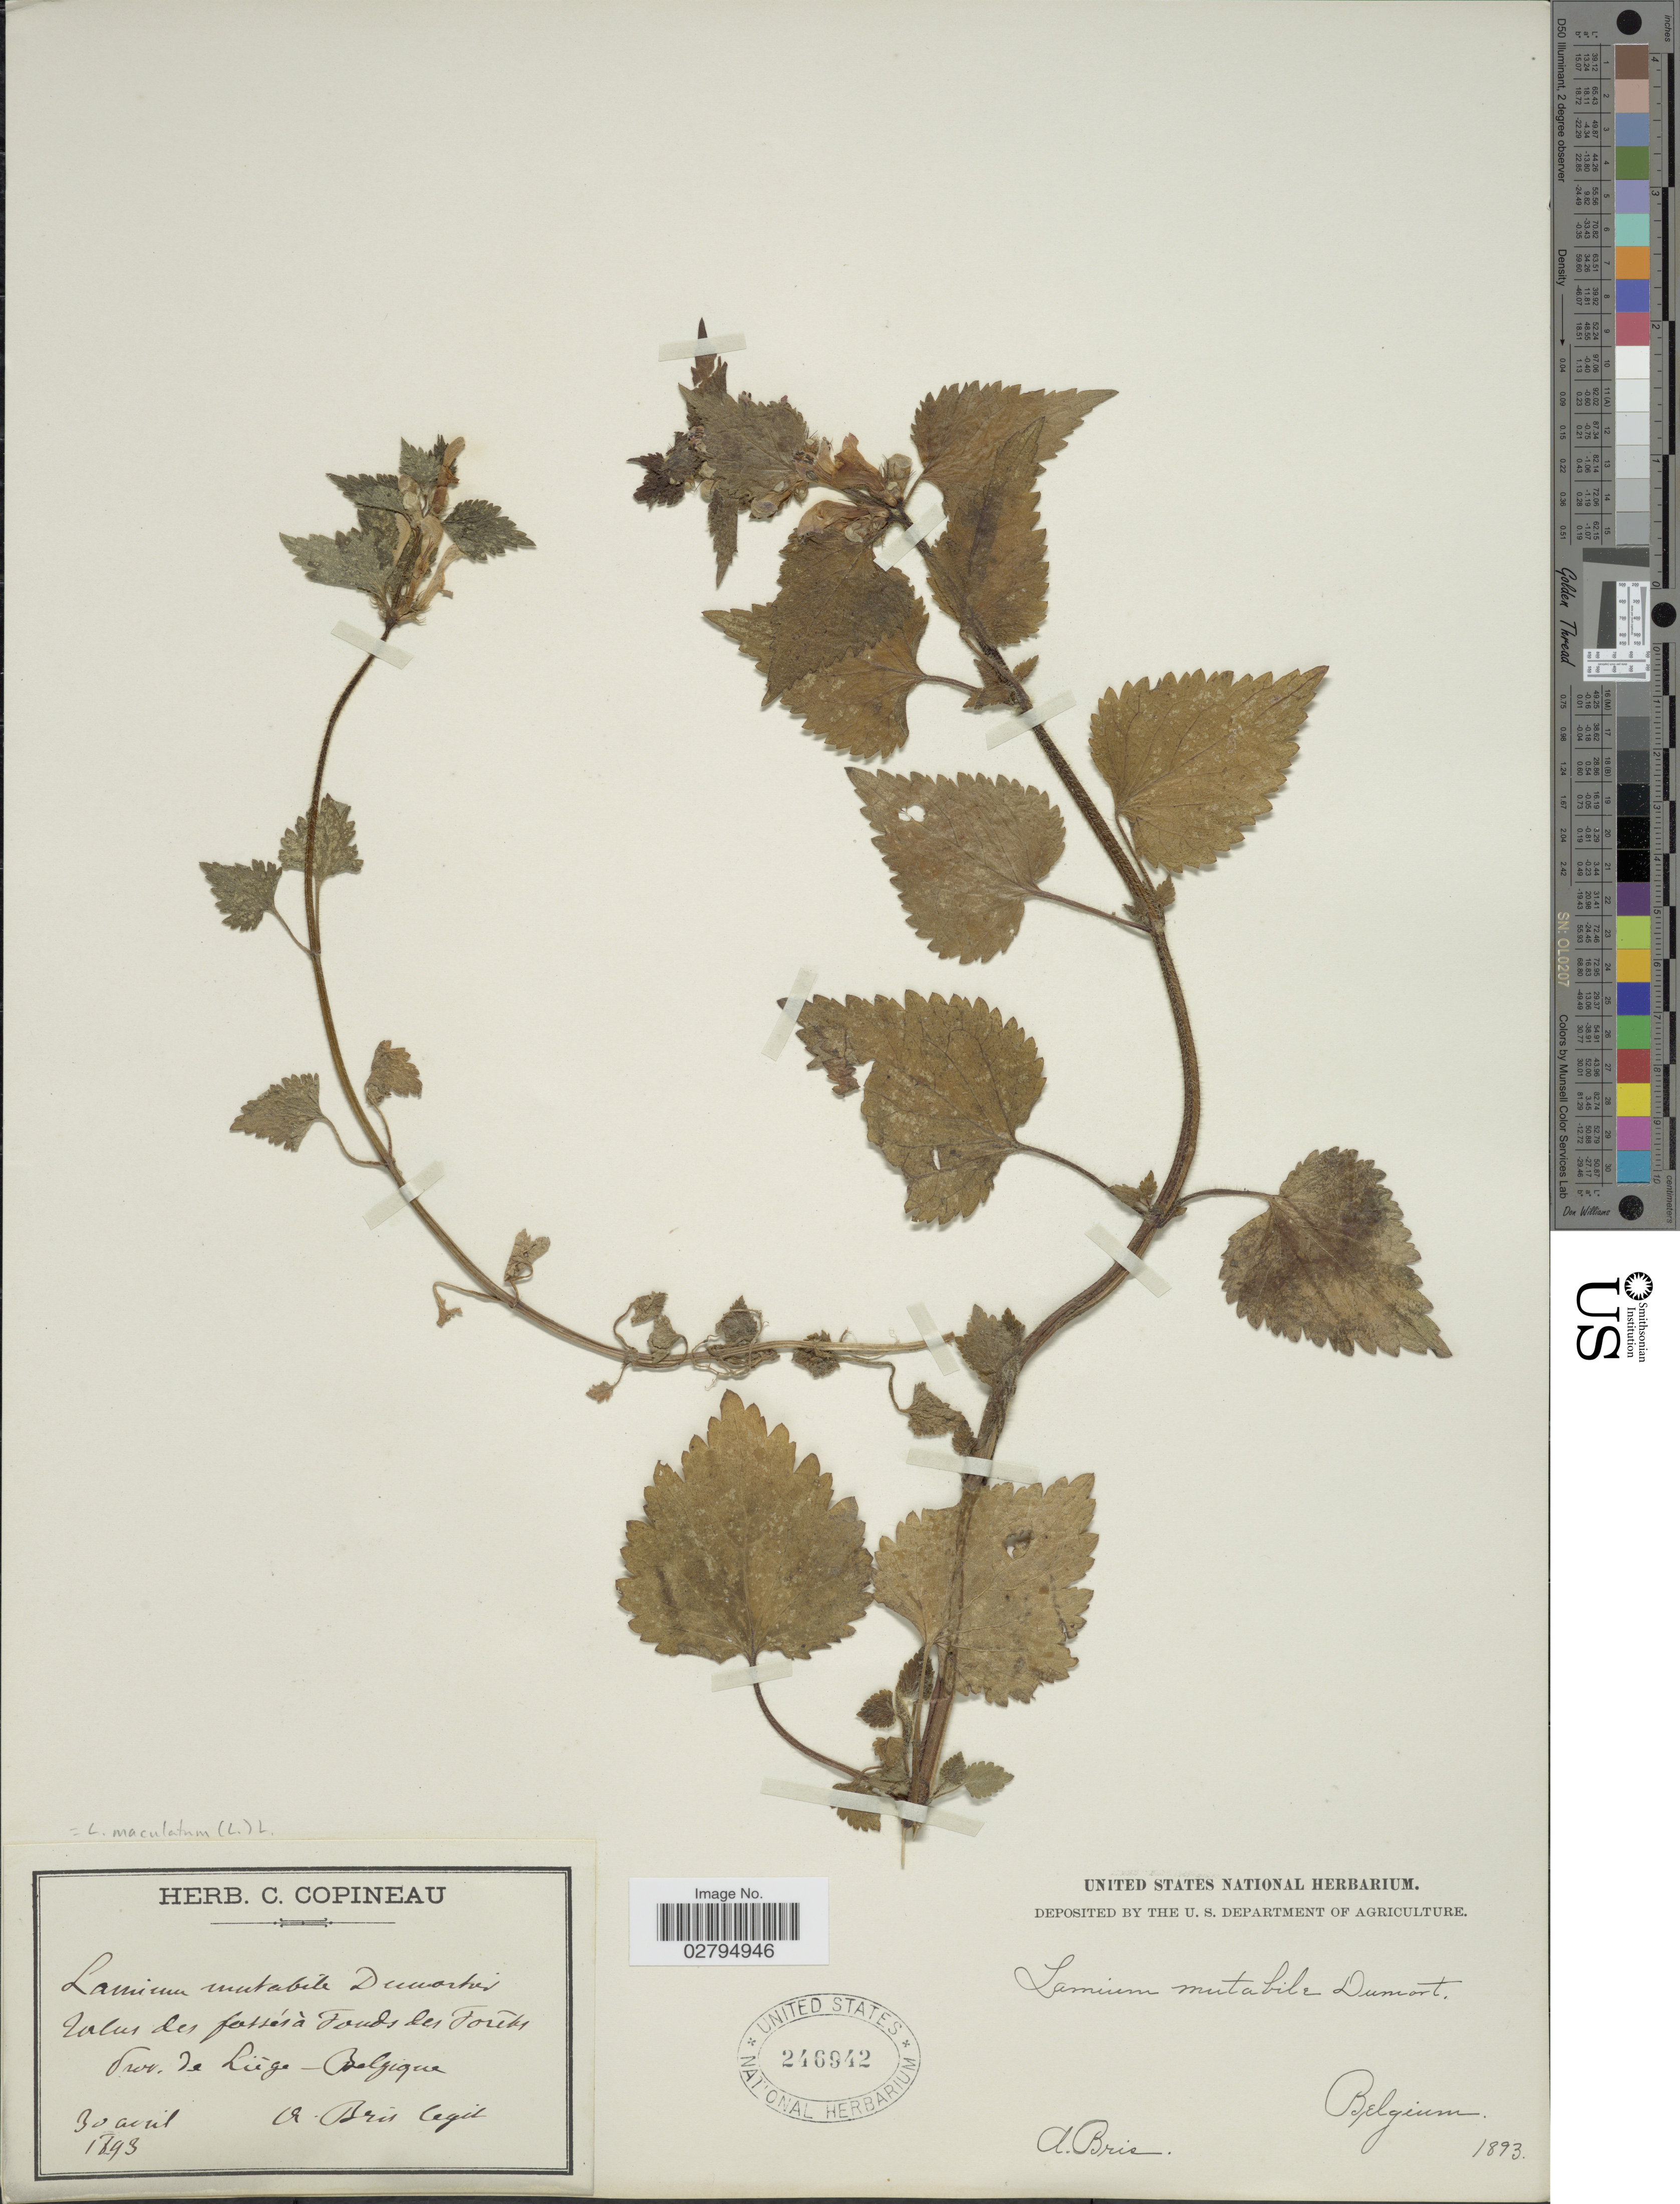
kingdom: Plantae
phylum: Tracheophyta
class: Magnoliopsida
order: Lamiales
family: Lamiaceae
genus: Lamium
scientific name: Lamium maculatum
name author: (L.) L.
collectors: Bris, A.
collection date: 1893-04-30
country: Belgium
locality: Talus des fassés à Fonds des Forêts Prov. de Liége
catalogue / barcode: US 246942